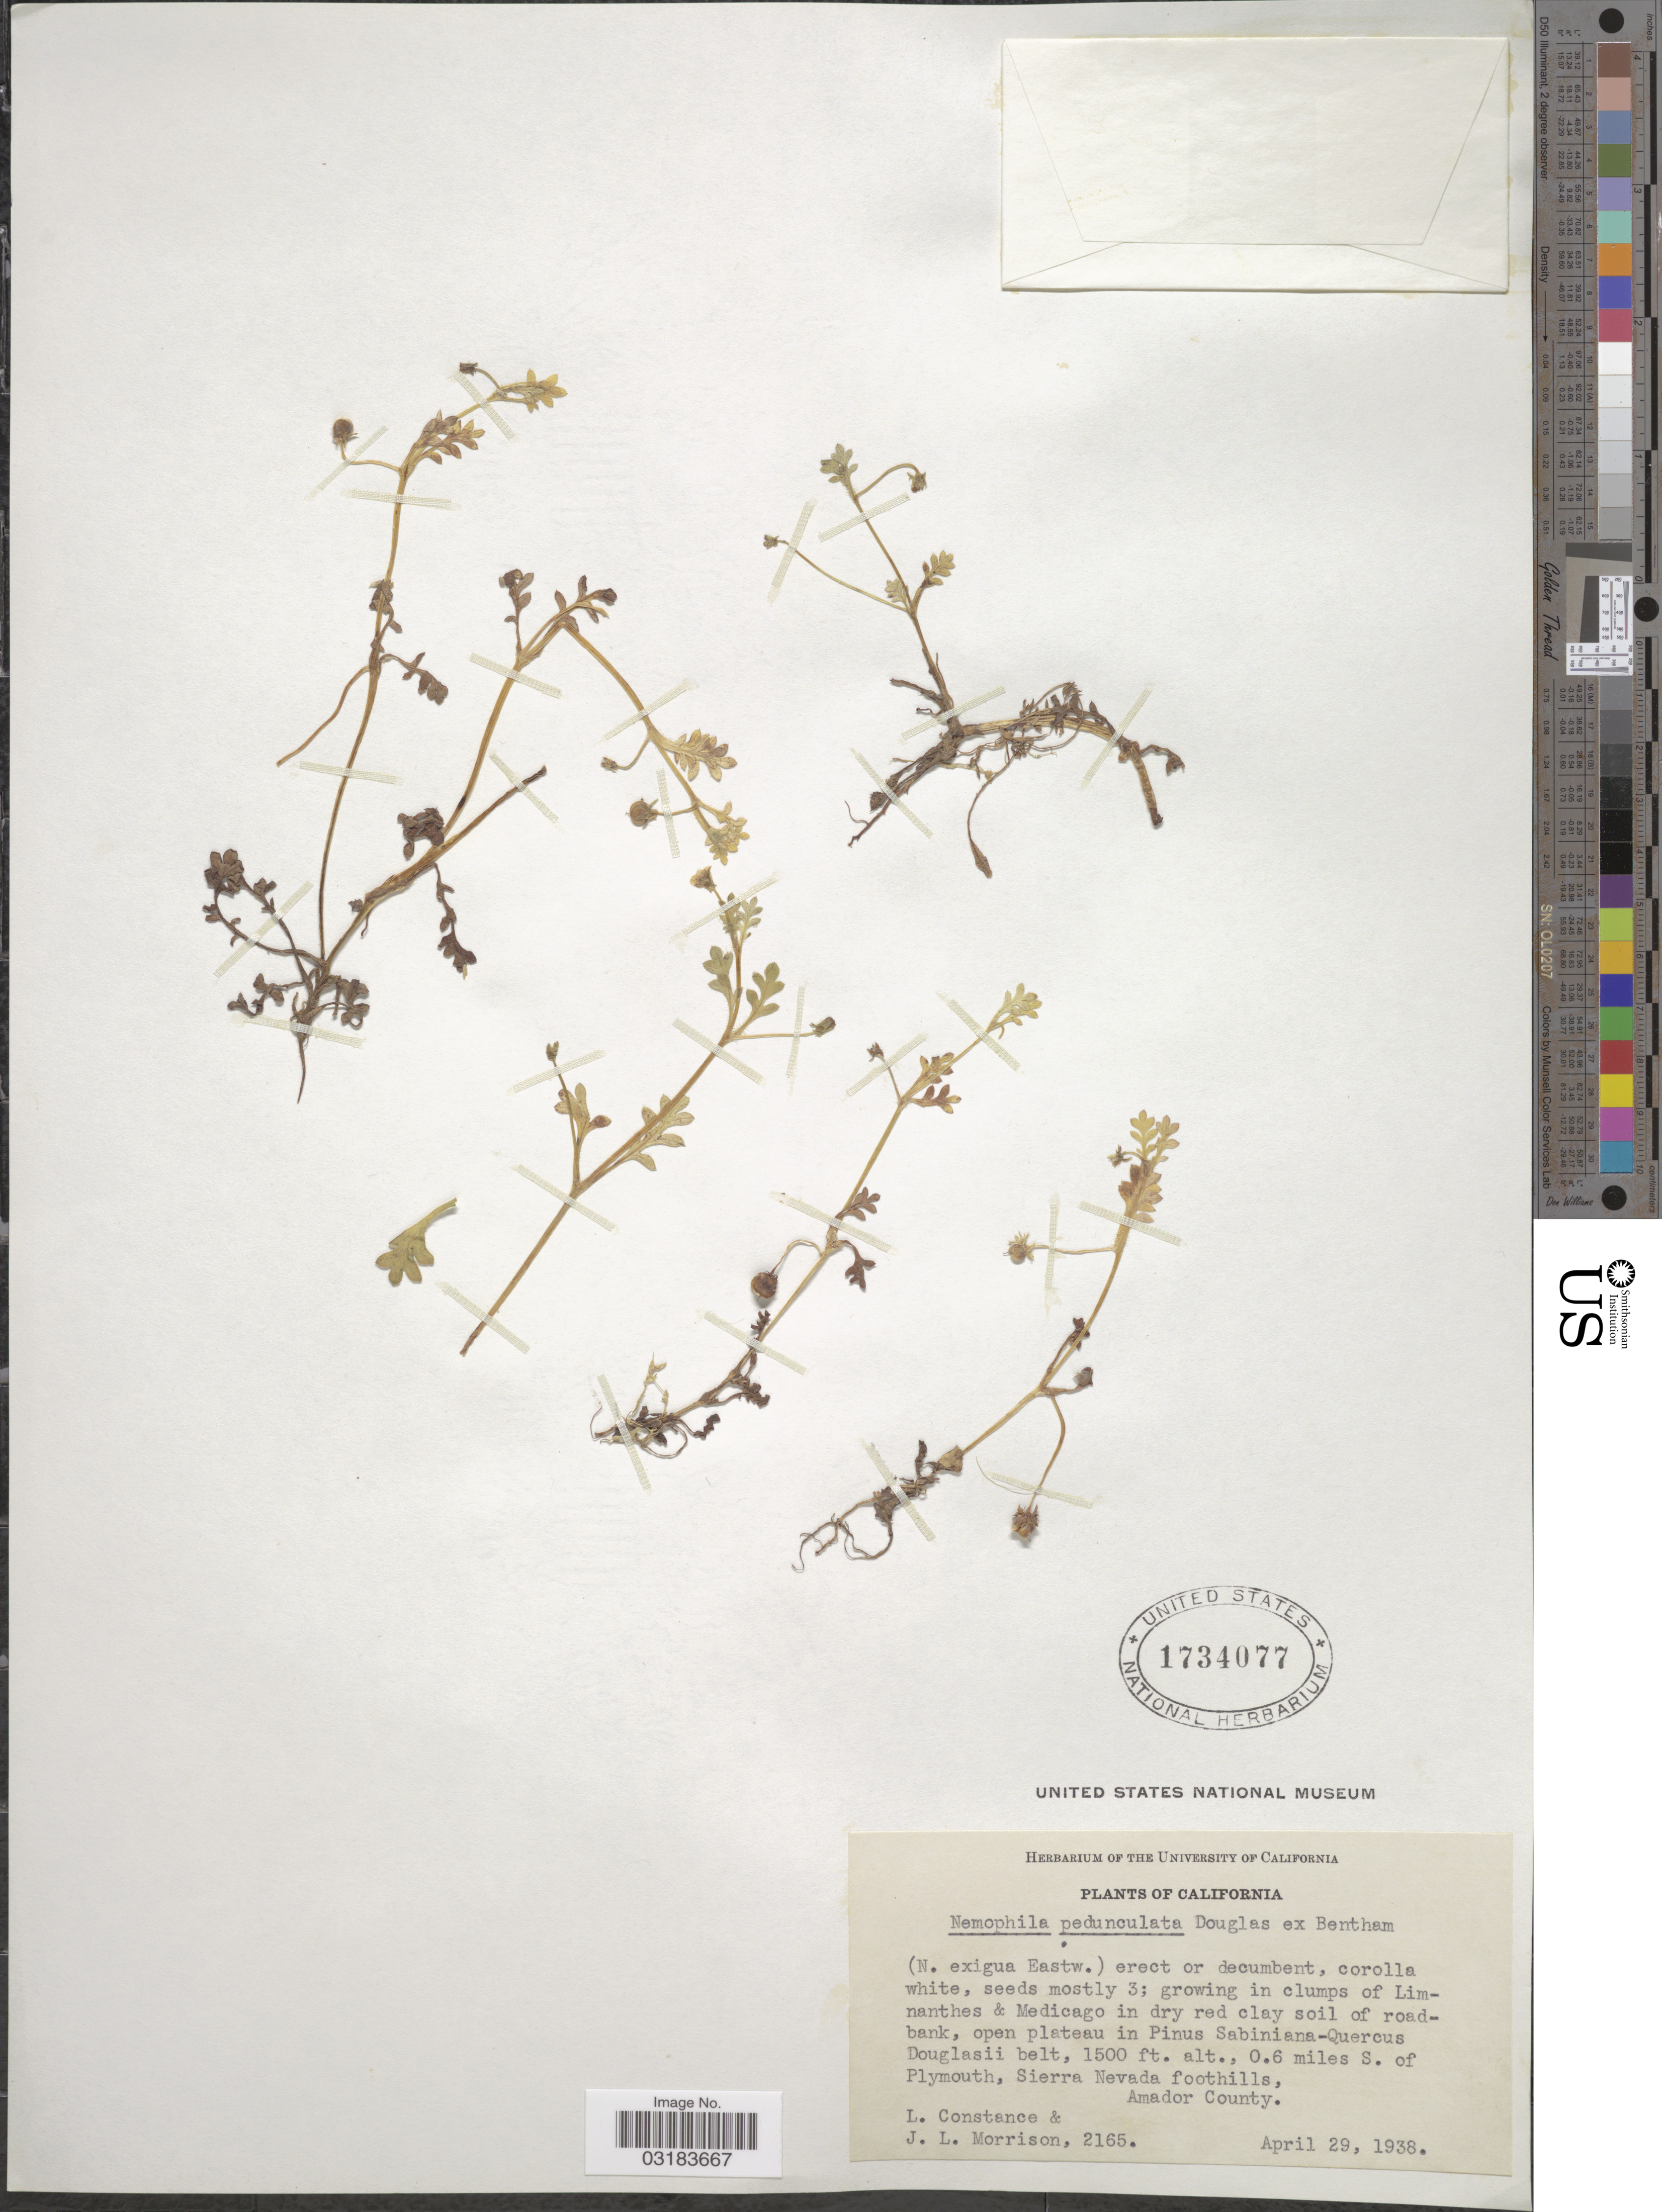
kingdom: Plantae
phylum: Tracheophyta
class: Magnoliopsida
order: Boraginales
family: Hydrophyllaceae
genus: Nemophila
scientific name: Nemophila pedunculata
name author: Douglas ex Benth.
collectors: L. Constance & J. Morrison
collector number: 2165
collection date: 1938-04-29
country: United States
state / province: California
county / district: Amador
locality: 0.6 miles S. of Plymouth, Sierra Nevada foothills, Amador County.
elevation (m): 457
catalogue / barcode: US 1734077